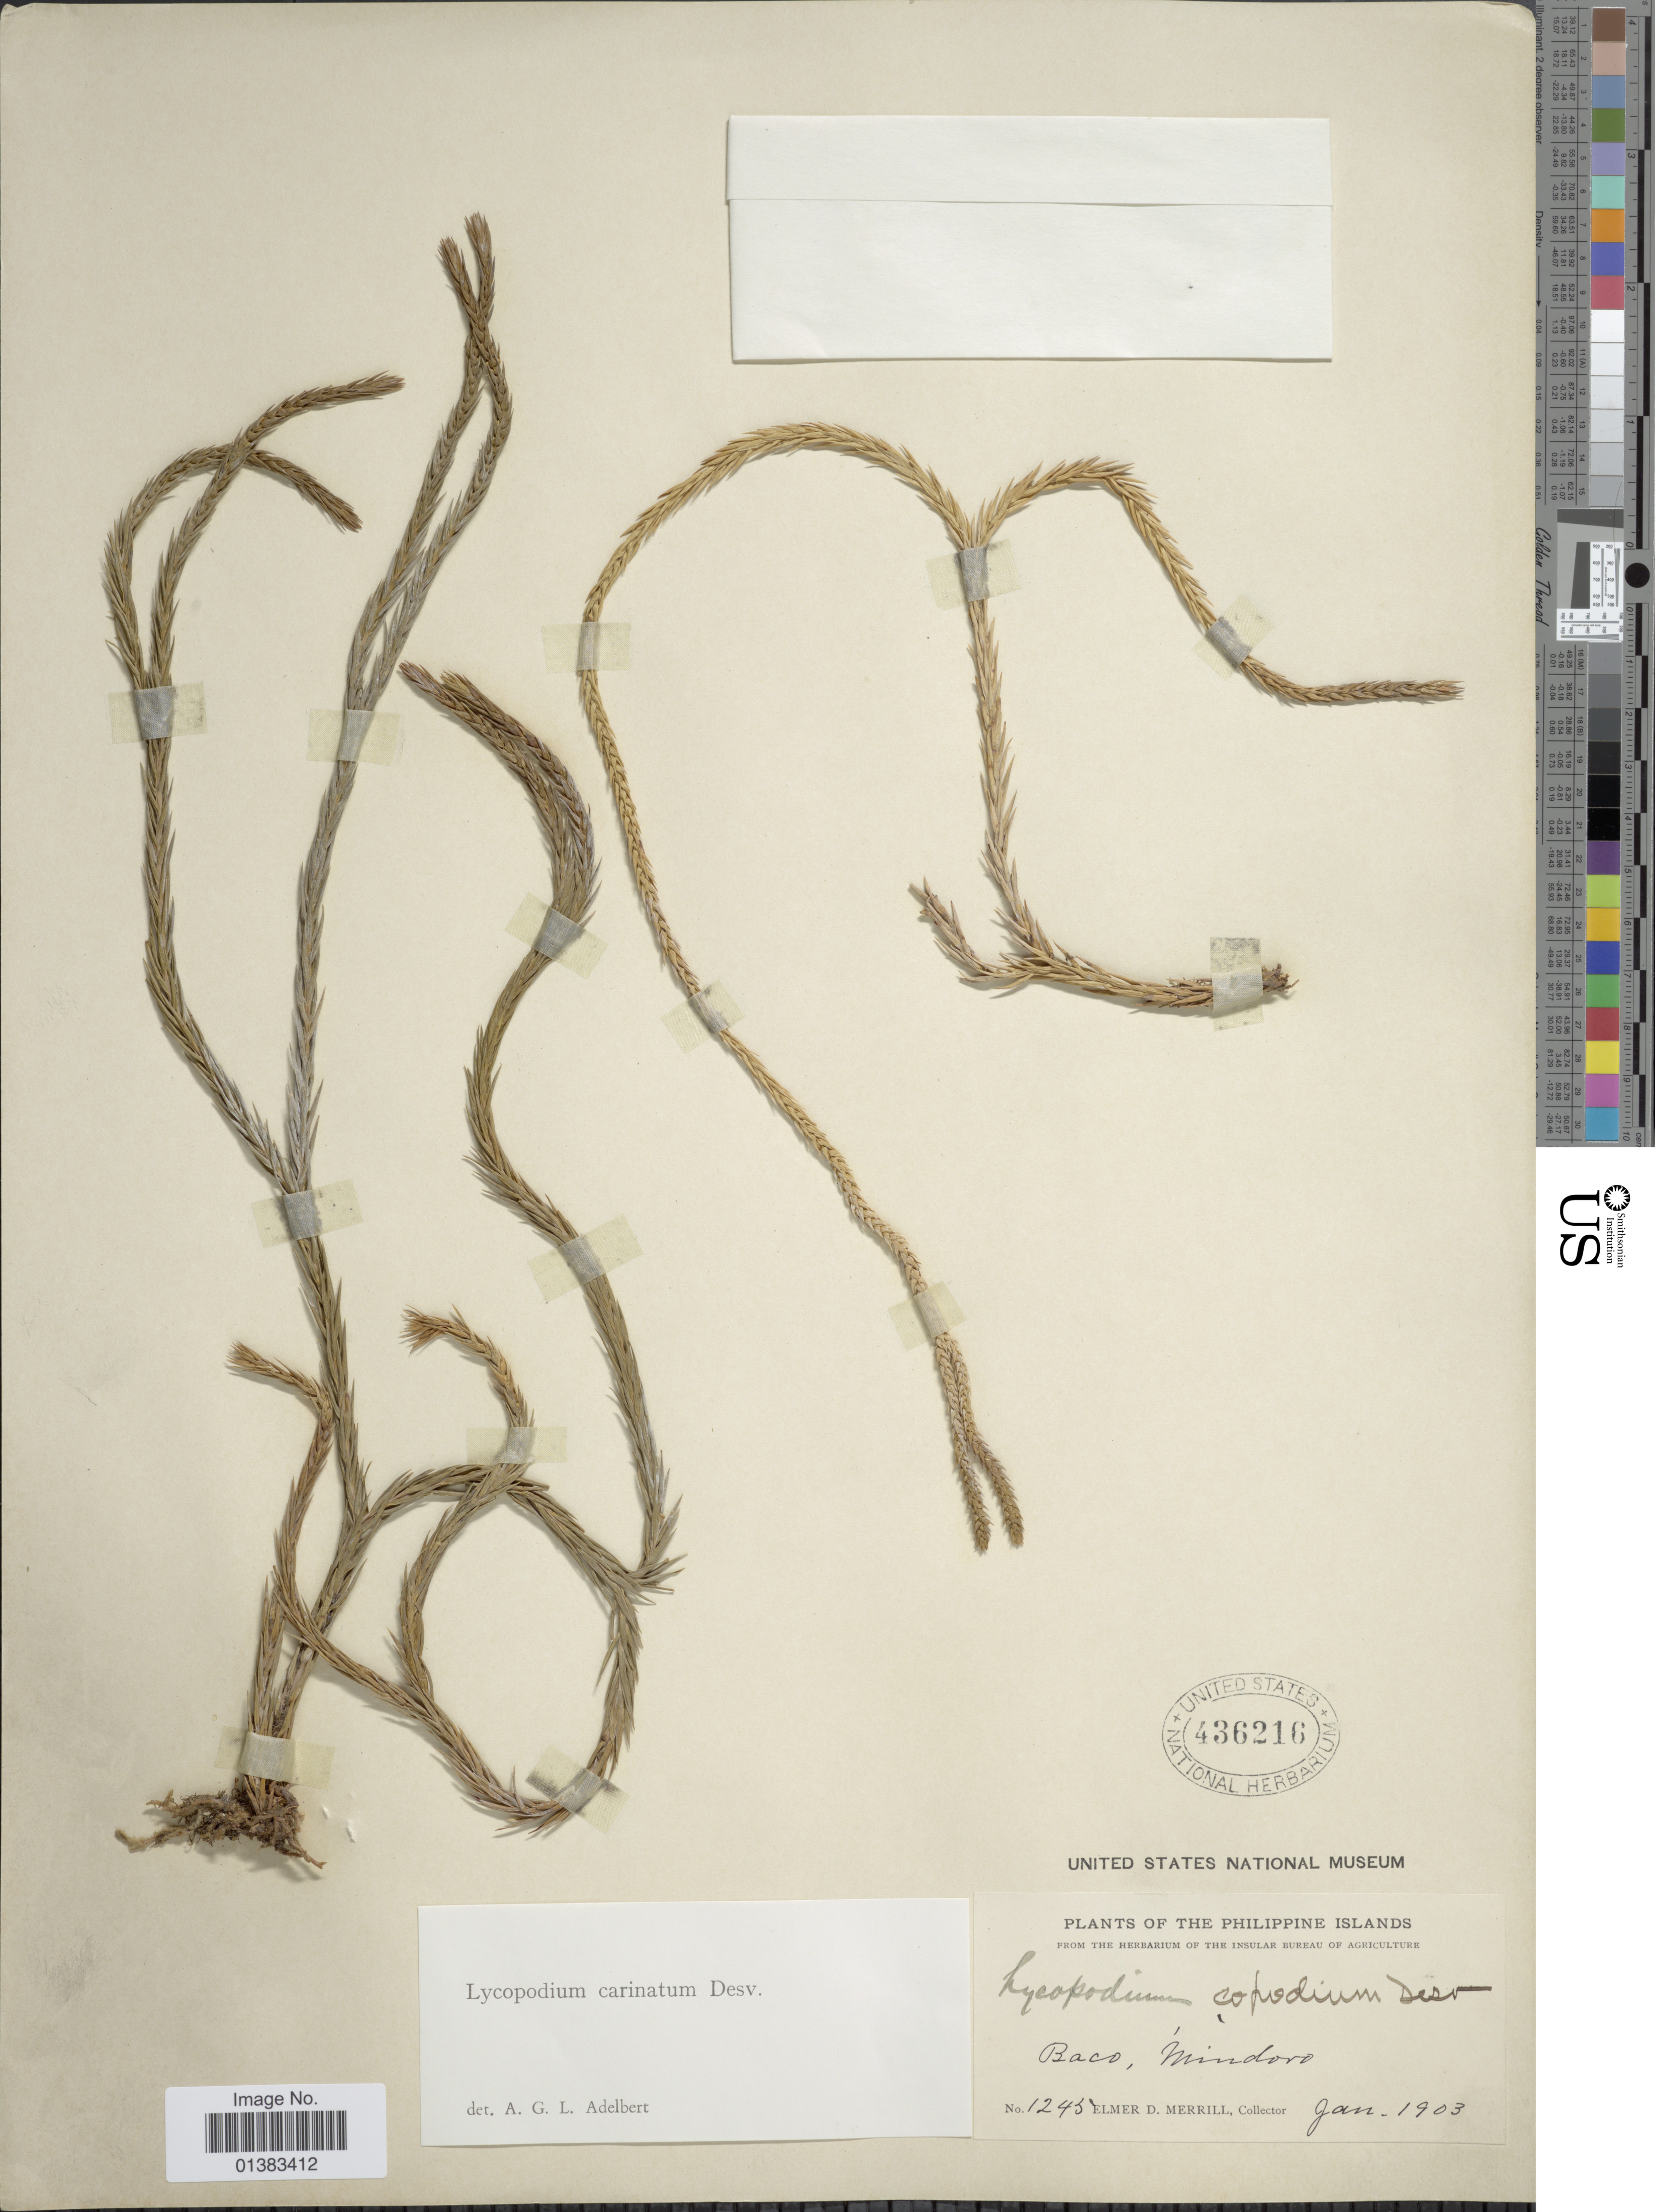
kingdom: Plantae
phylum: Tracheophyta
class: Lycopodiopsida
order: Lycopodiales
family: Lycopodiaceae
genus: Phlegmariurus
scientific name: Phlegmariurus carinatus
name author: (Desv.) Ching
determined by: Field, A. R.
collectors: E. D. Merrill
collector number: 1245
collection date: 1903-01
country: Philippines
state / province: Mimaropa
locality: Baco, Philippine Islands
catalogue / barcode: US 436216